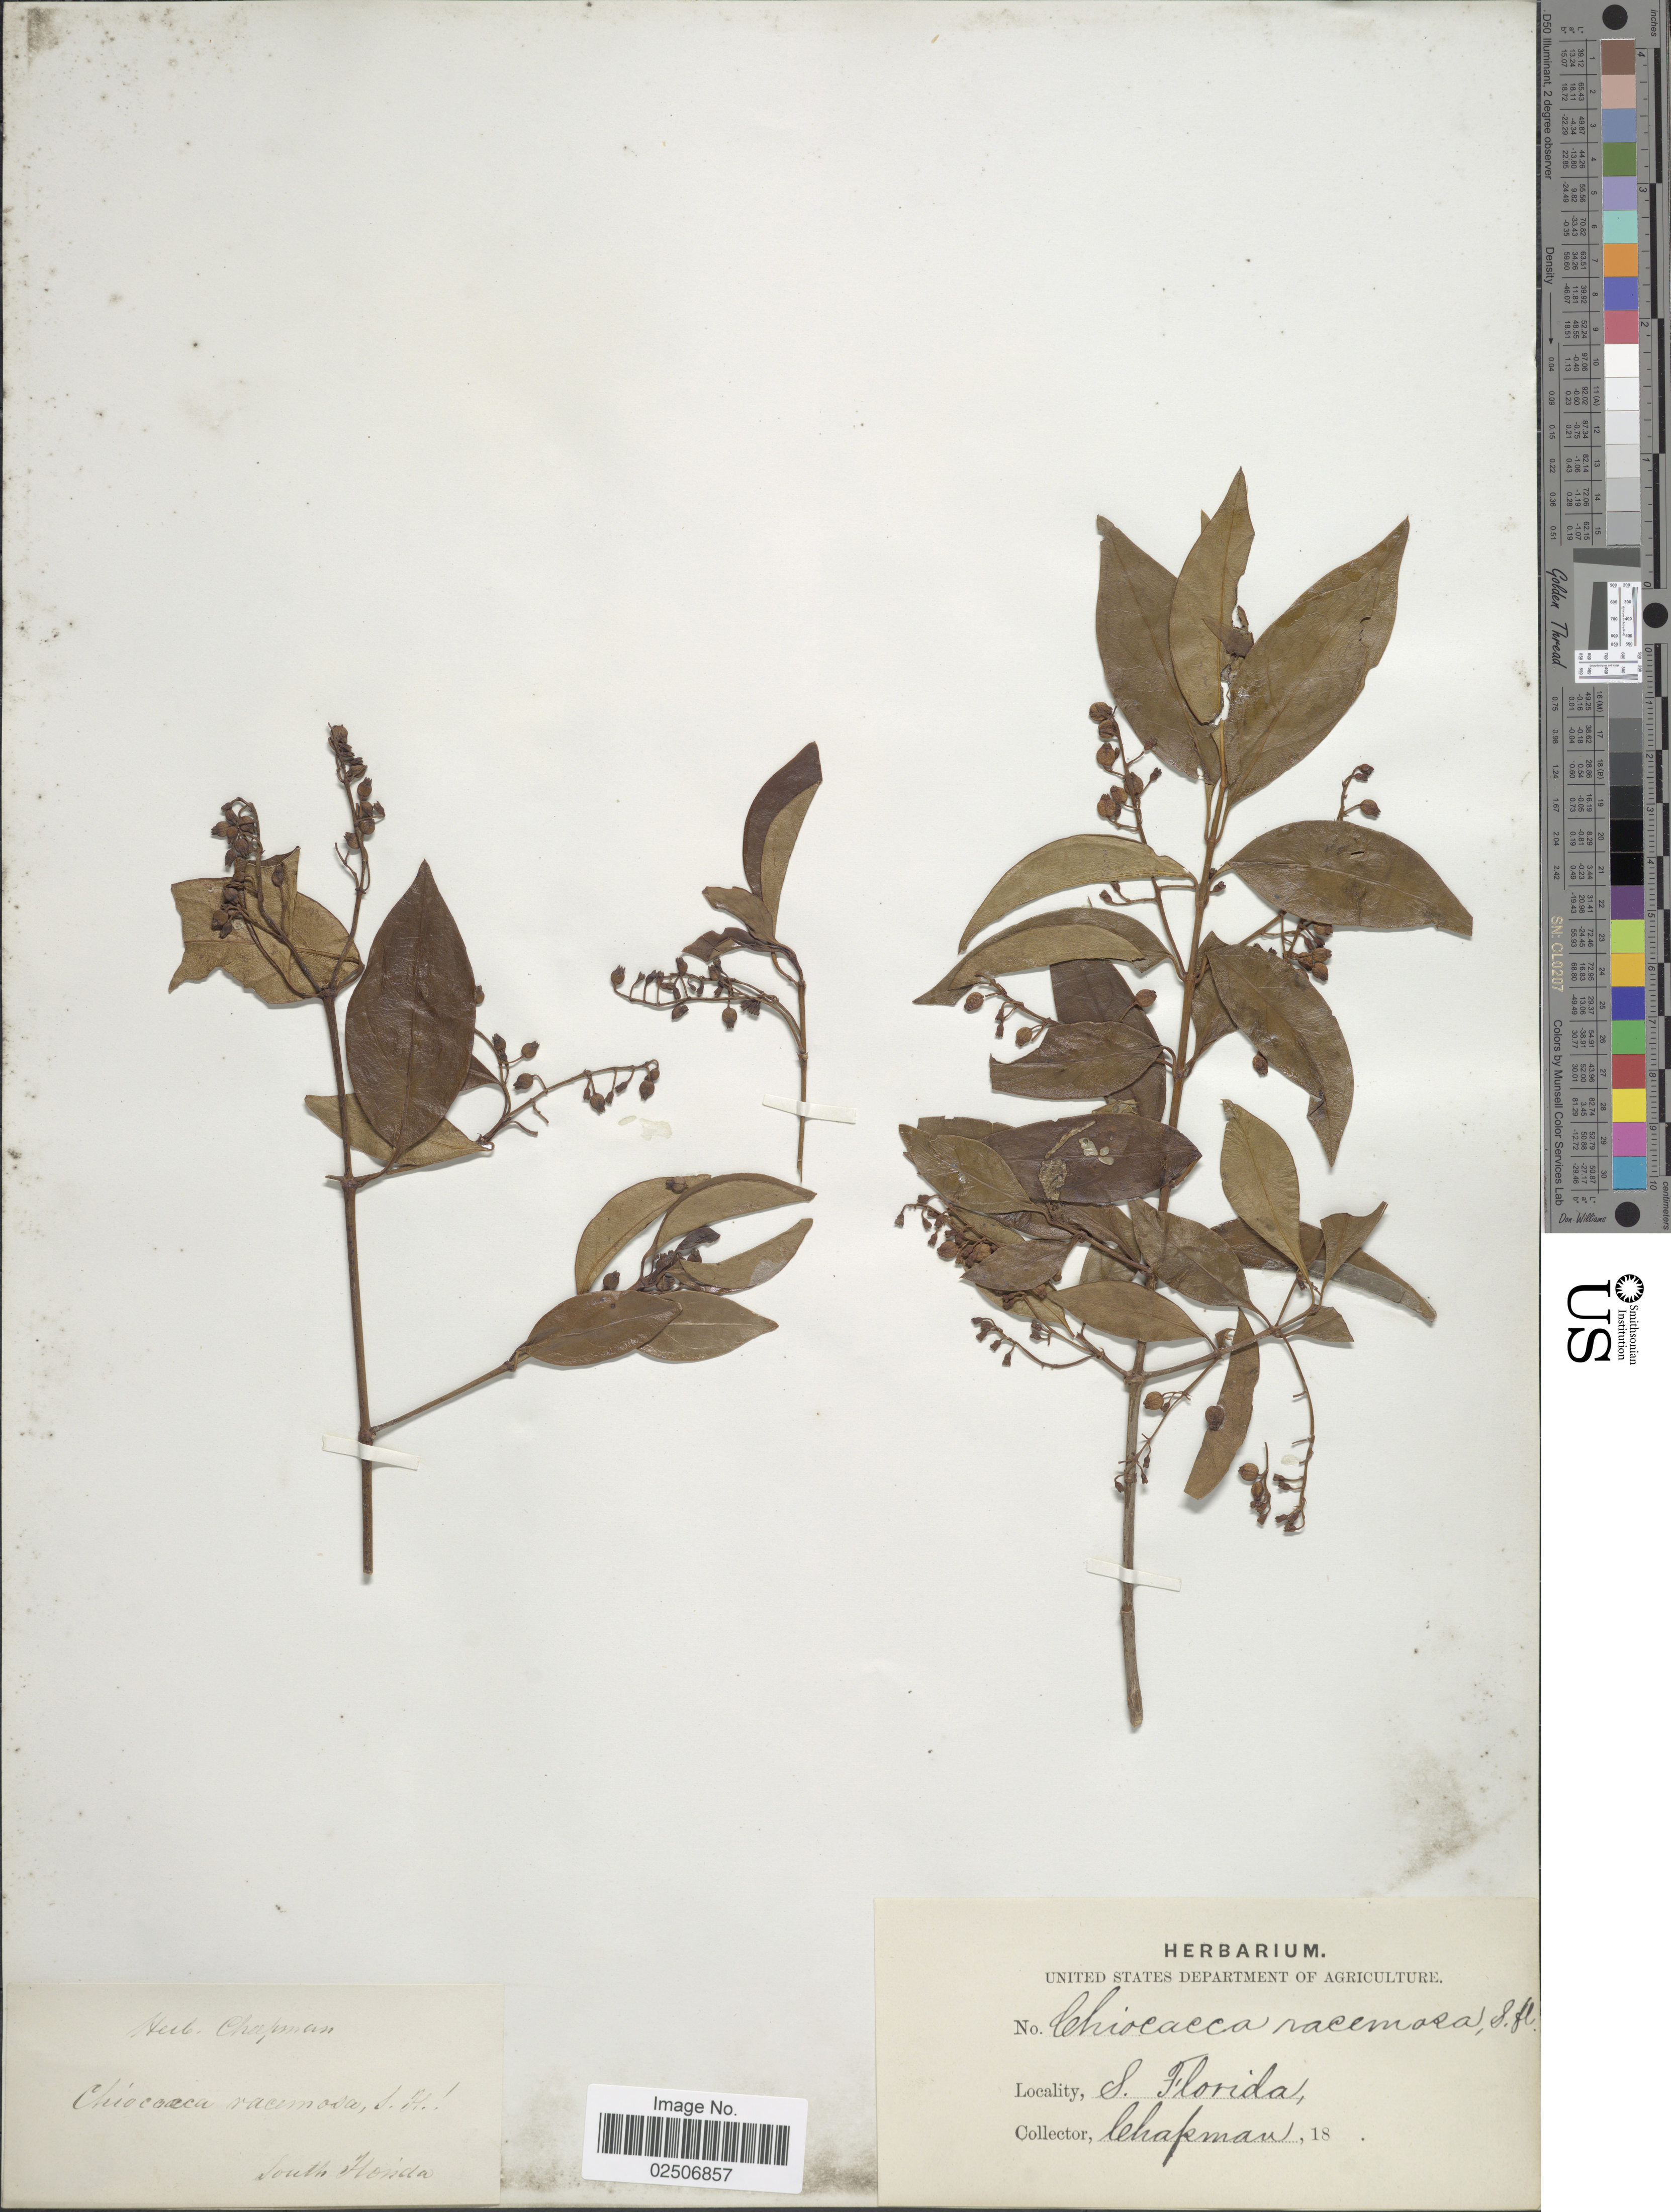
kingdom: Plantae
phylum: Tracheophyta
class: Magnoliopsida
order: Gentianales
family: Rubiaceae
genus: Chiococca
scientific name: Chiococca alba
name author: (L.) Hitchc.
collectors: A. Chapman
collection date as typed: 18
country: United States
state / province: Florida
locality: South Florida